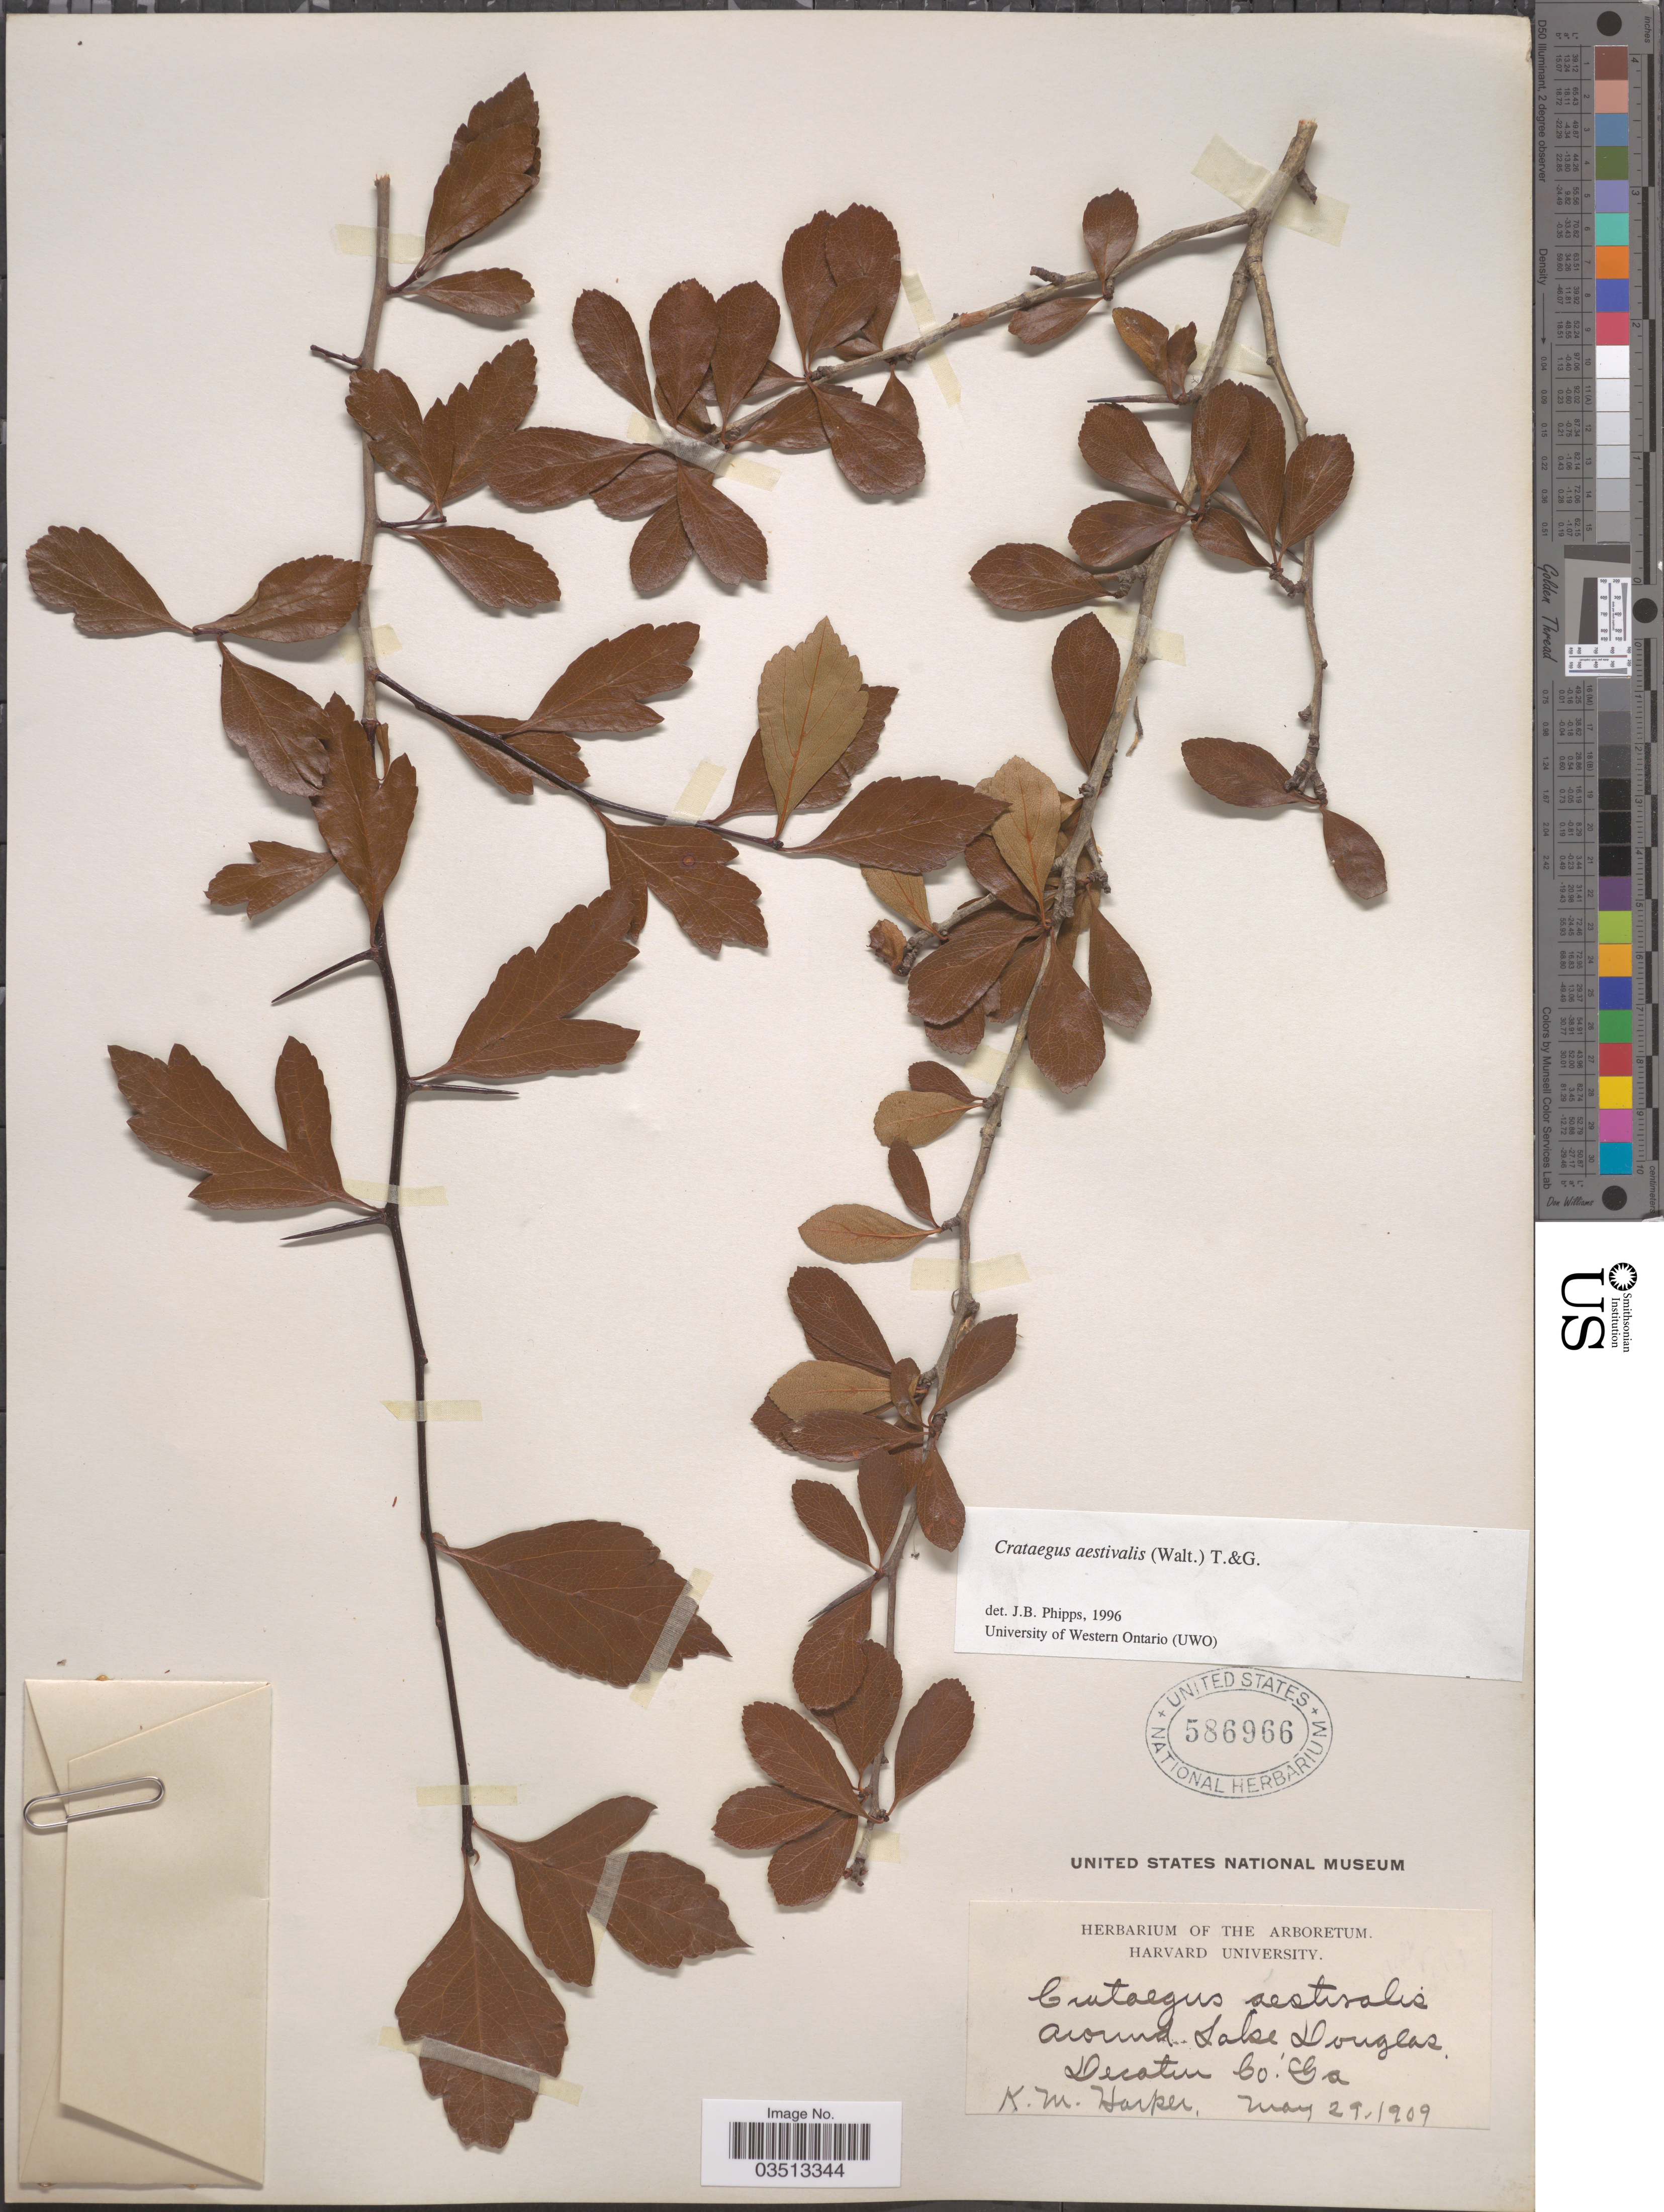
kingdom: Plantae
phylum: Tracheophyta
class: Magnoliopsida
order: Rosales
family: Rosaceae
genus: Crataegus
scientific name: Crataegus aestivalis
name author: (Walter) Torr. & A. Gray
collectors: K. Harper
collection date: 1909-05-29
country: United States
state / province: Georgia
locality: Around Lake Douglas. Decatur Co.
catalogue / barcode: US 586966